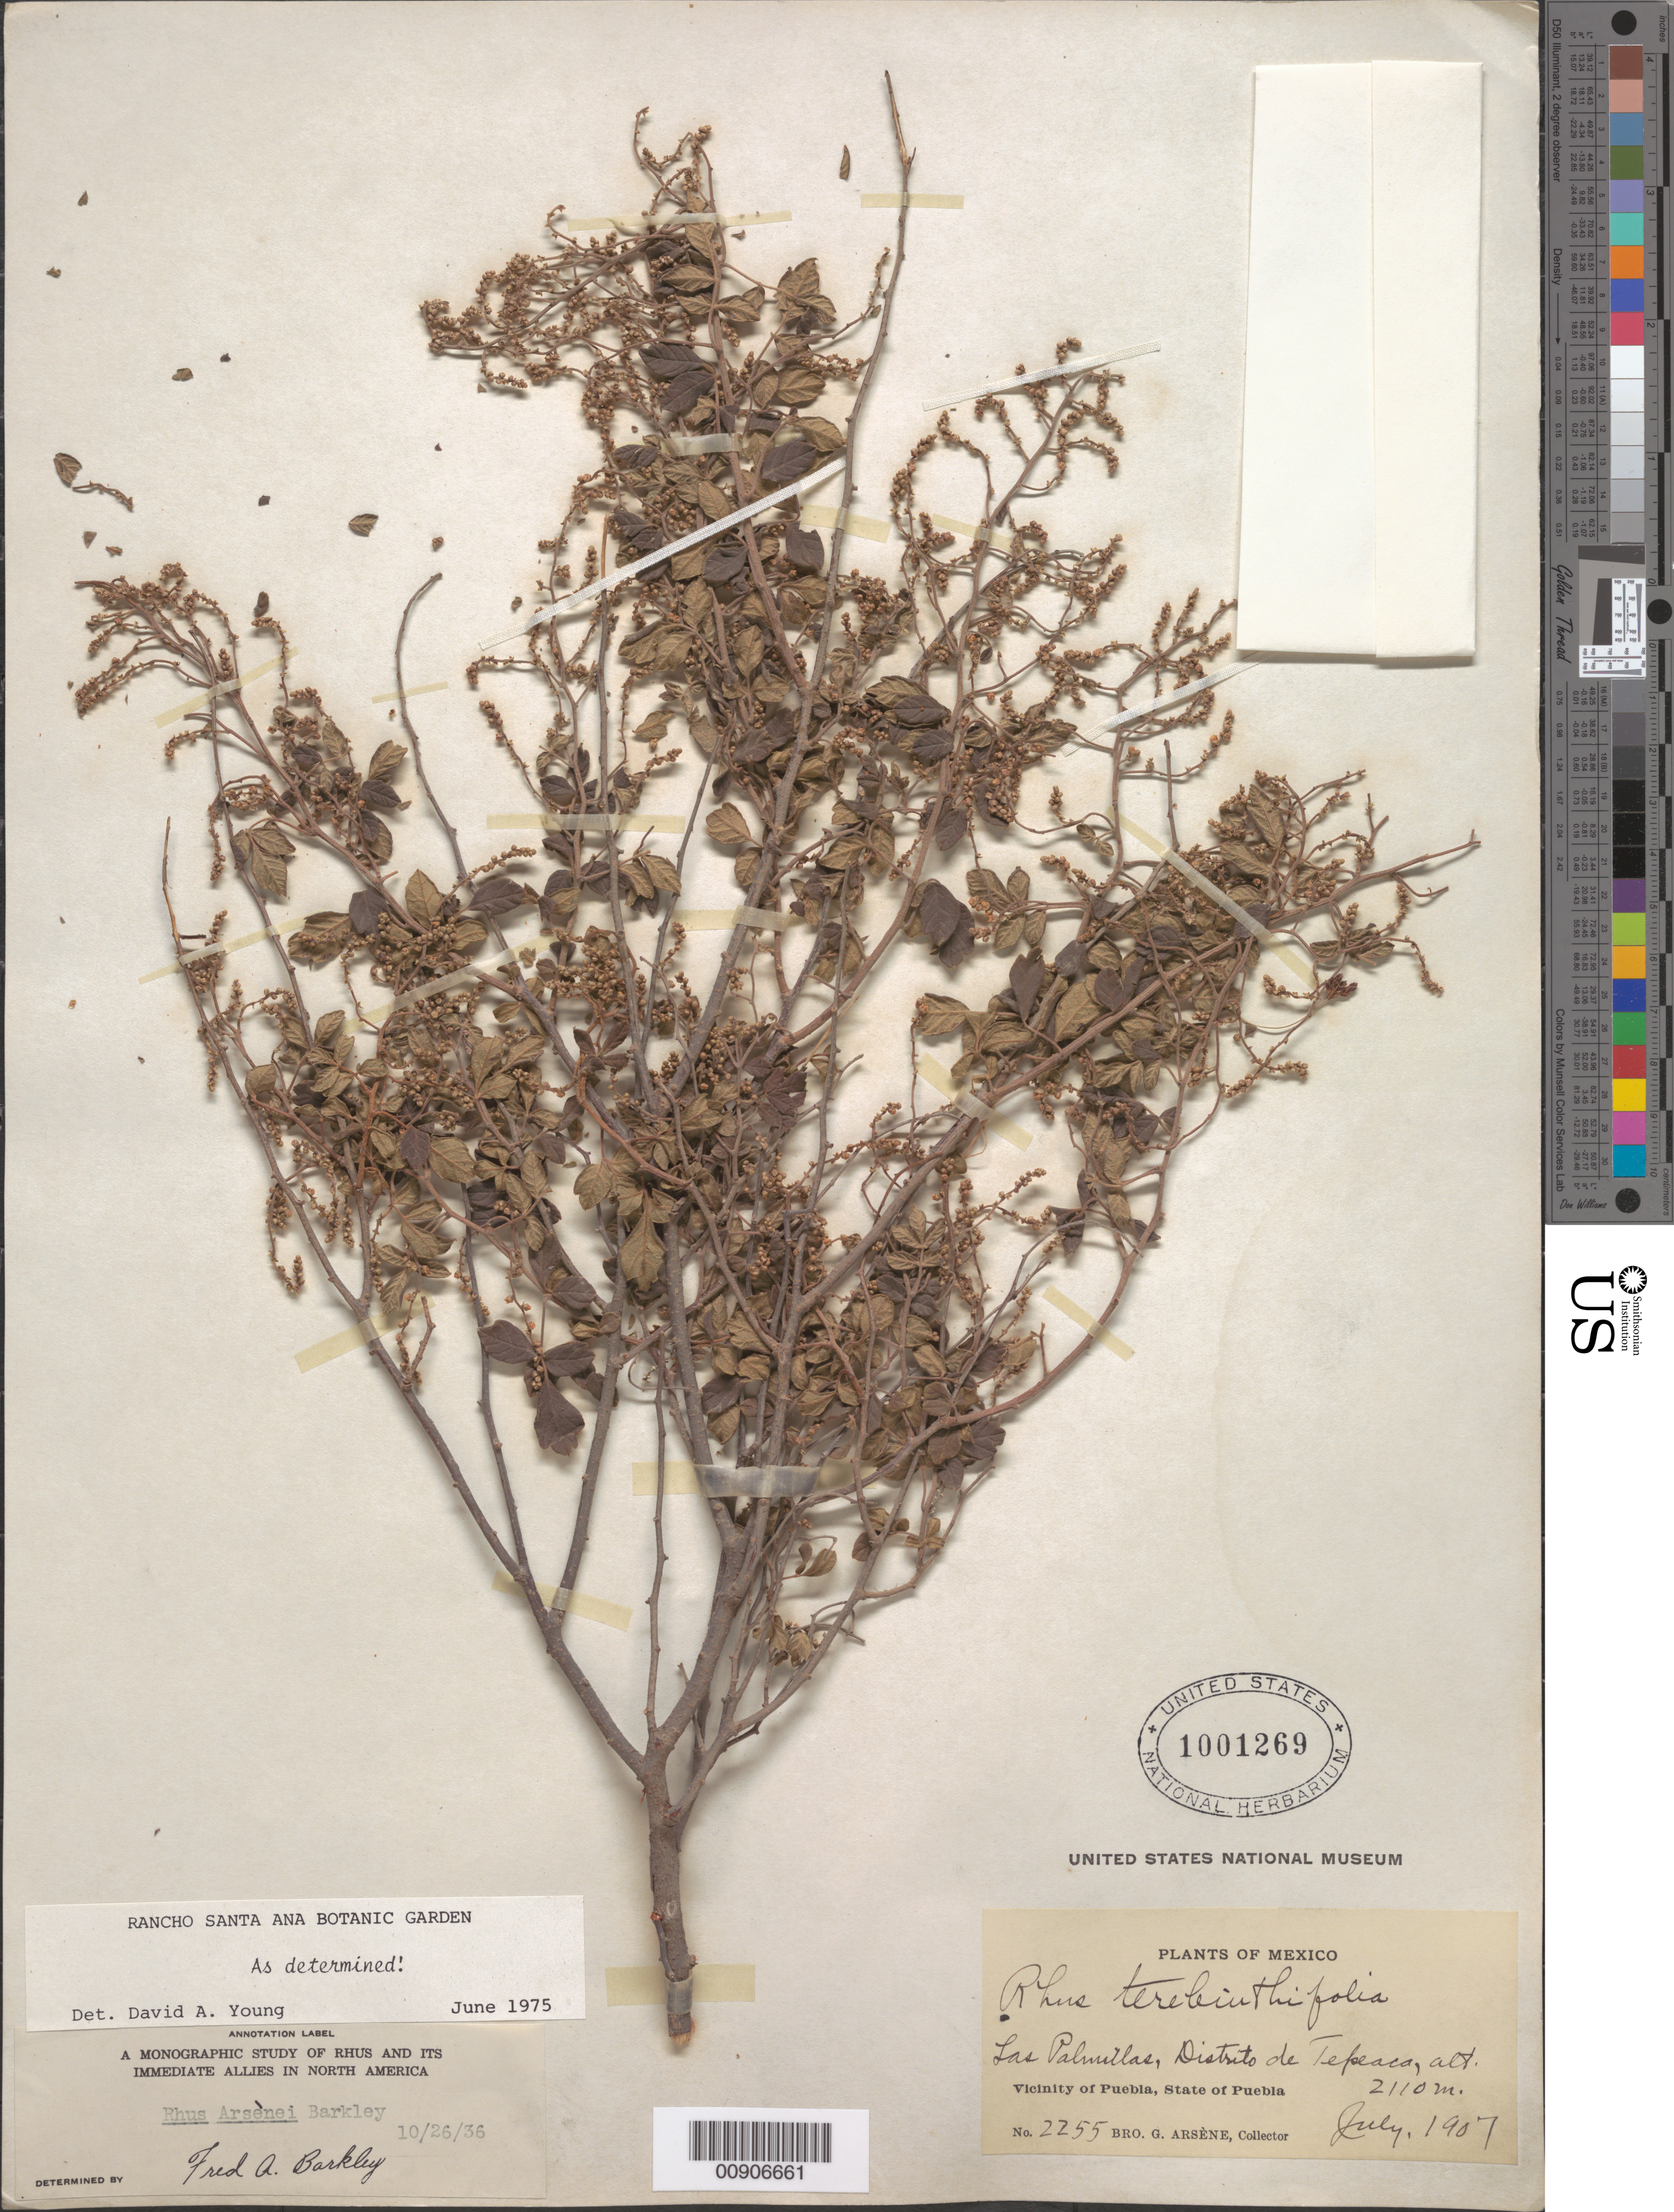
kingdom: Plantae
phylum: Tracheophyta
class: Magnoliopsida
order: Sapindales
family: Anacardiaceae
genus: Rhus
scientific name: Rhus arsenei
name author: F.A. Barkley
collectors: Bro. G. Arsène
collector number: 2255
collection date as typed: Jul 1907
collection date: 1907-07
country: Mexico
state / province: Puebla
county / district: Tepeaca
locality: Las Palmillas, Distrito de Tepeaca. Vicinity of Puebla, State of Puebla.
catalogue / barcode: US 1001269